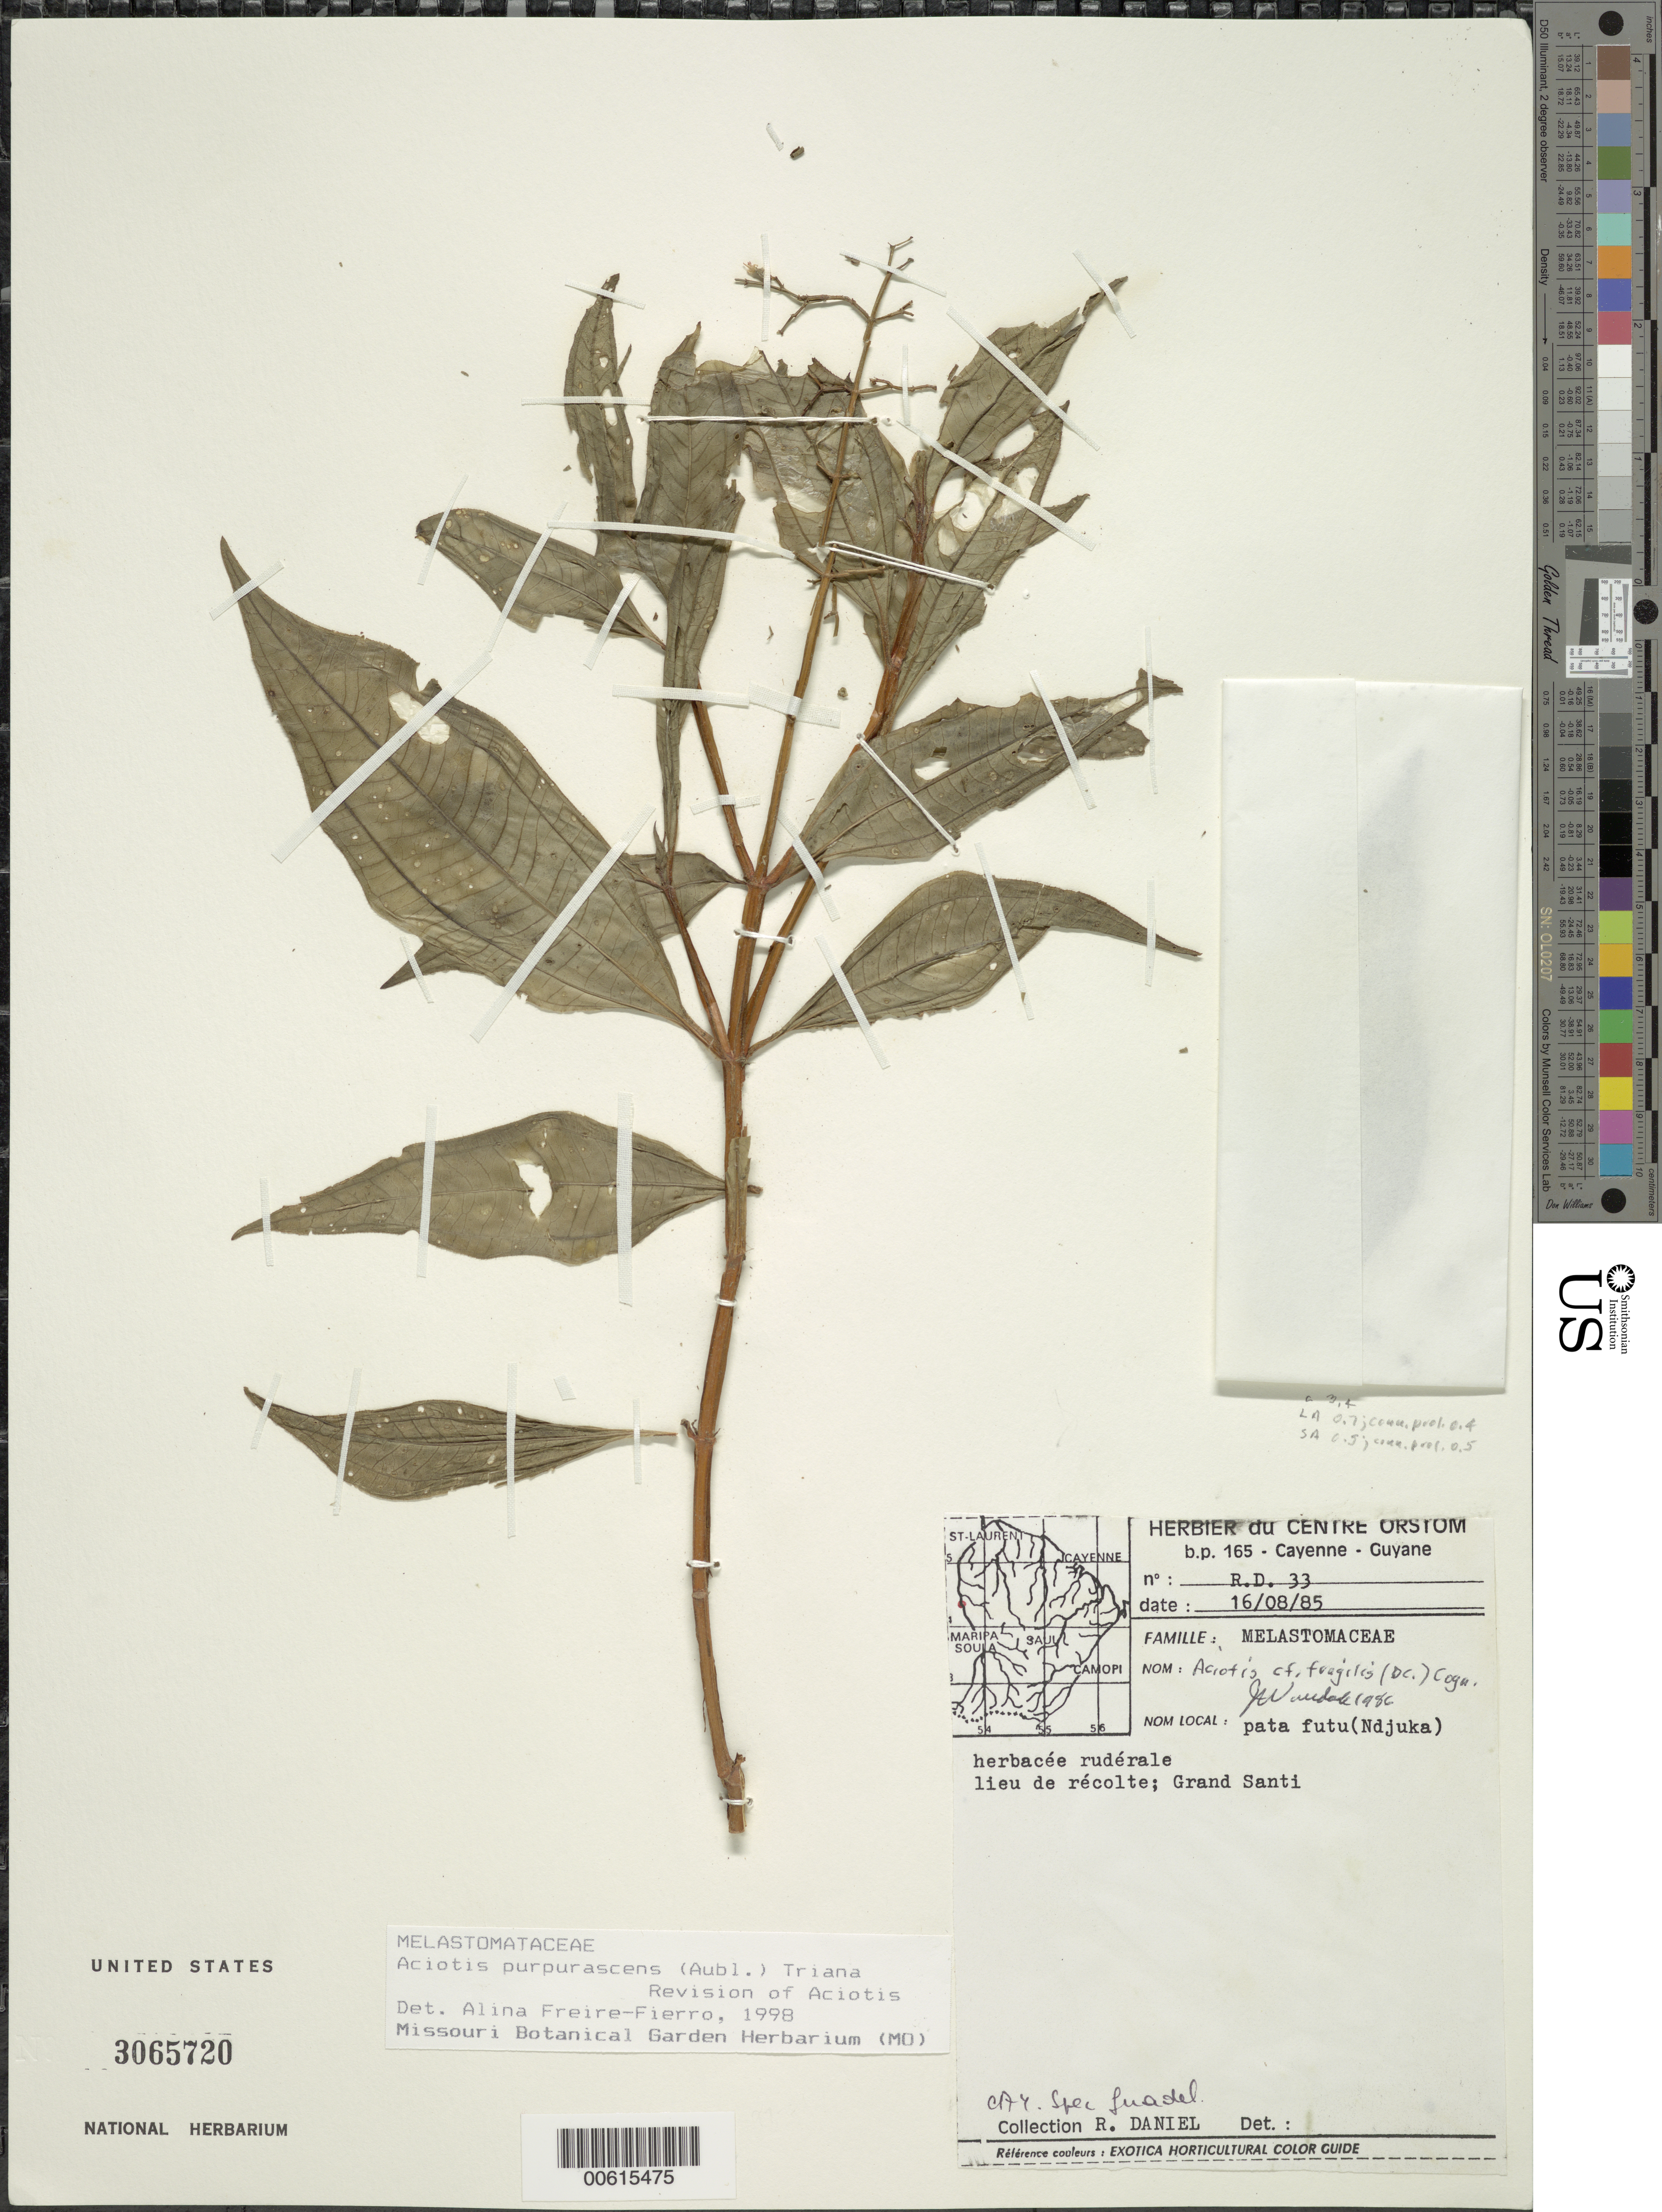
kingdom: Plantae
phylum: Tracheophyta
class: Magnoliopsida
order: Myrtales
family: Melastomataceae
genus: Aciotis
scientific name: Aciotis purpurascens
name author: (Aubl.) Triana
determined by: Freire-Fierro, A.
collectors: R. Daniel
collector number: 33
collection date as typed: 16-Aug-85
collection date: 1985-08-16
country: French Guiana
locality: Grand Santi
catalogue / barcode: US 3065720